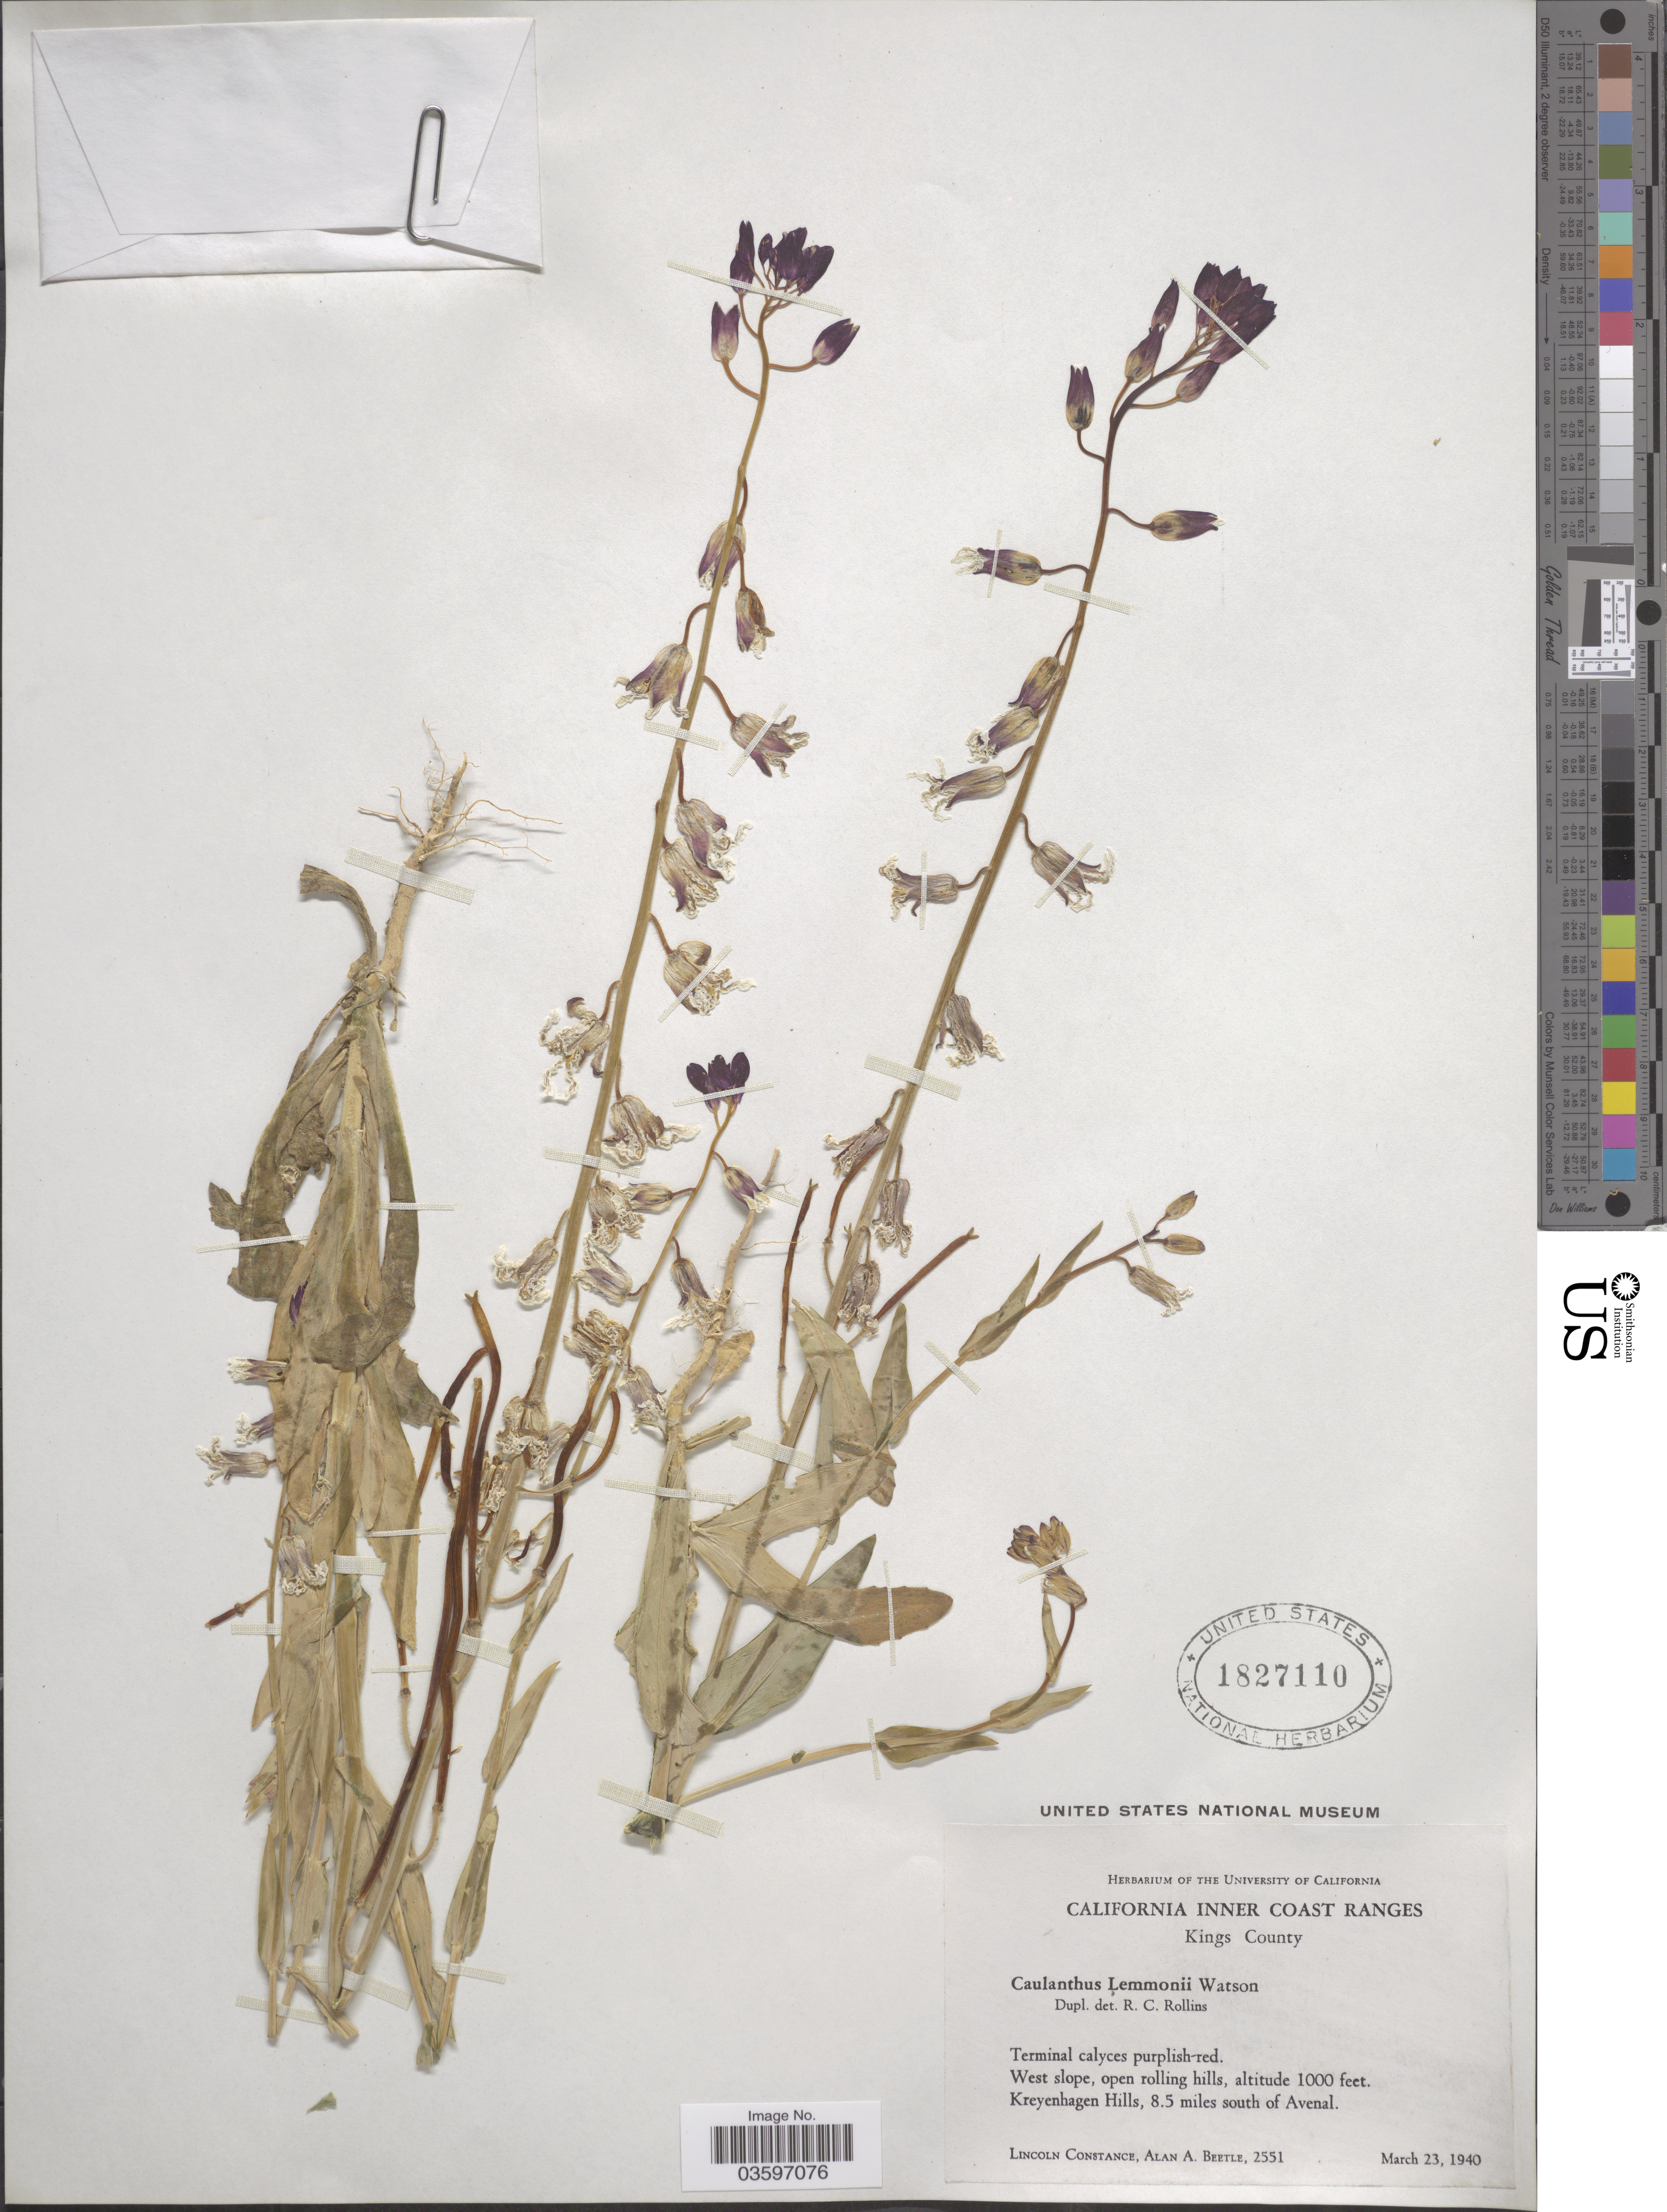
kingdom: Plantae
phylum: Tracheophyta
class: Magnoliopsida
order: Brassicales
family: Brassicaceae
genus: Caulanthus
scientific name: Caulanthus lemmonii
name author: S. Watson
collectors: L. Constance & A. A. Beetle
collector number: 2551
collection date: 1940-03-23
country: United States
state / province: California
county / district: Kings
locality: California Inner Coast Ranges. Kings County. West slope, open rolling hills, Kreyenhagen Hills, 8.5 miles south of Avenal.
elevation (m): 305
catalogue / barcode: US 1827110